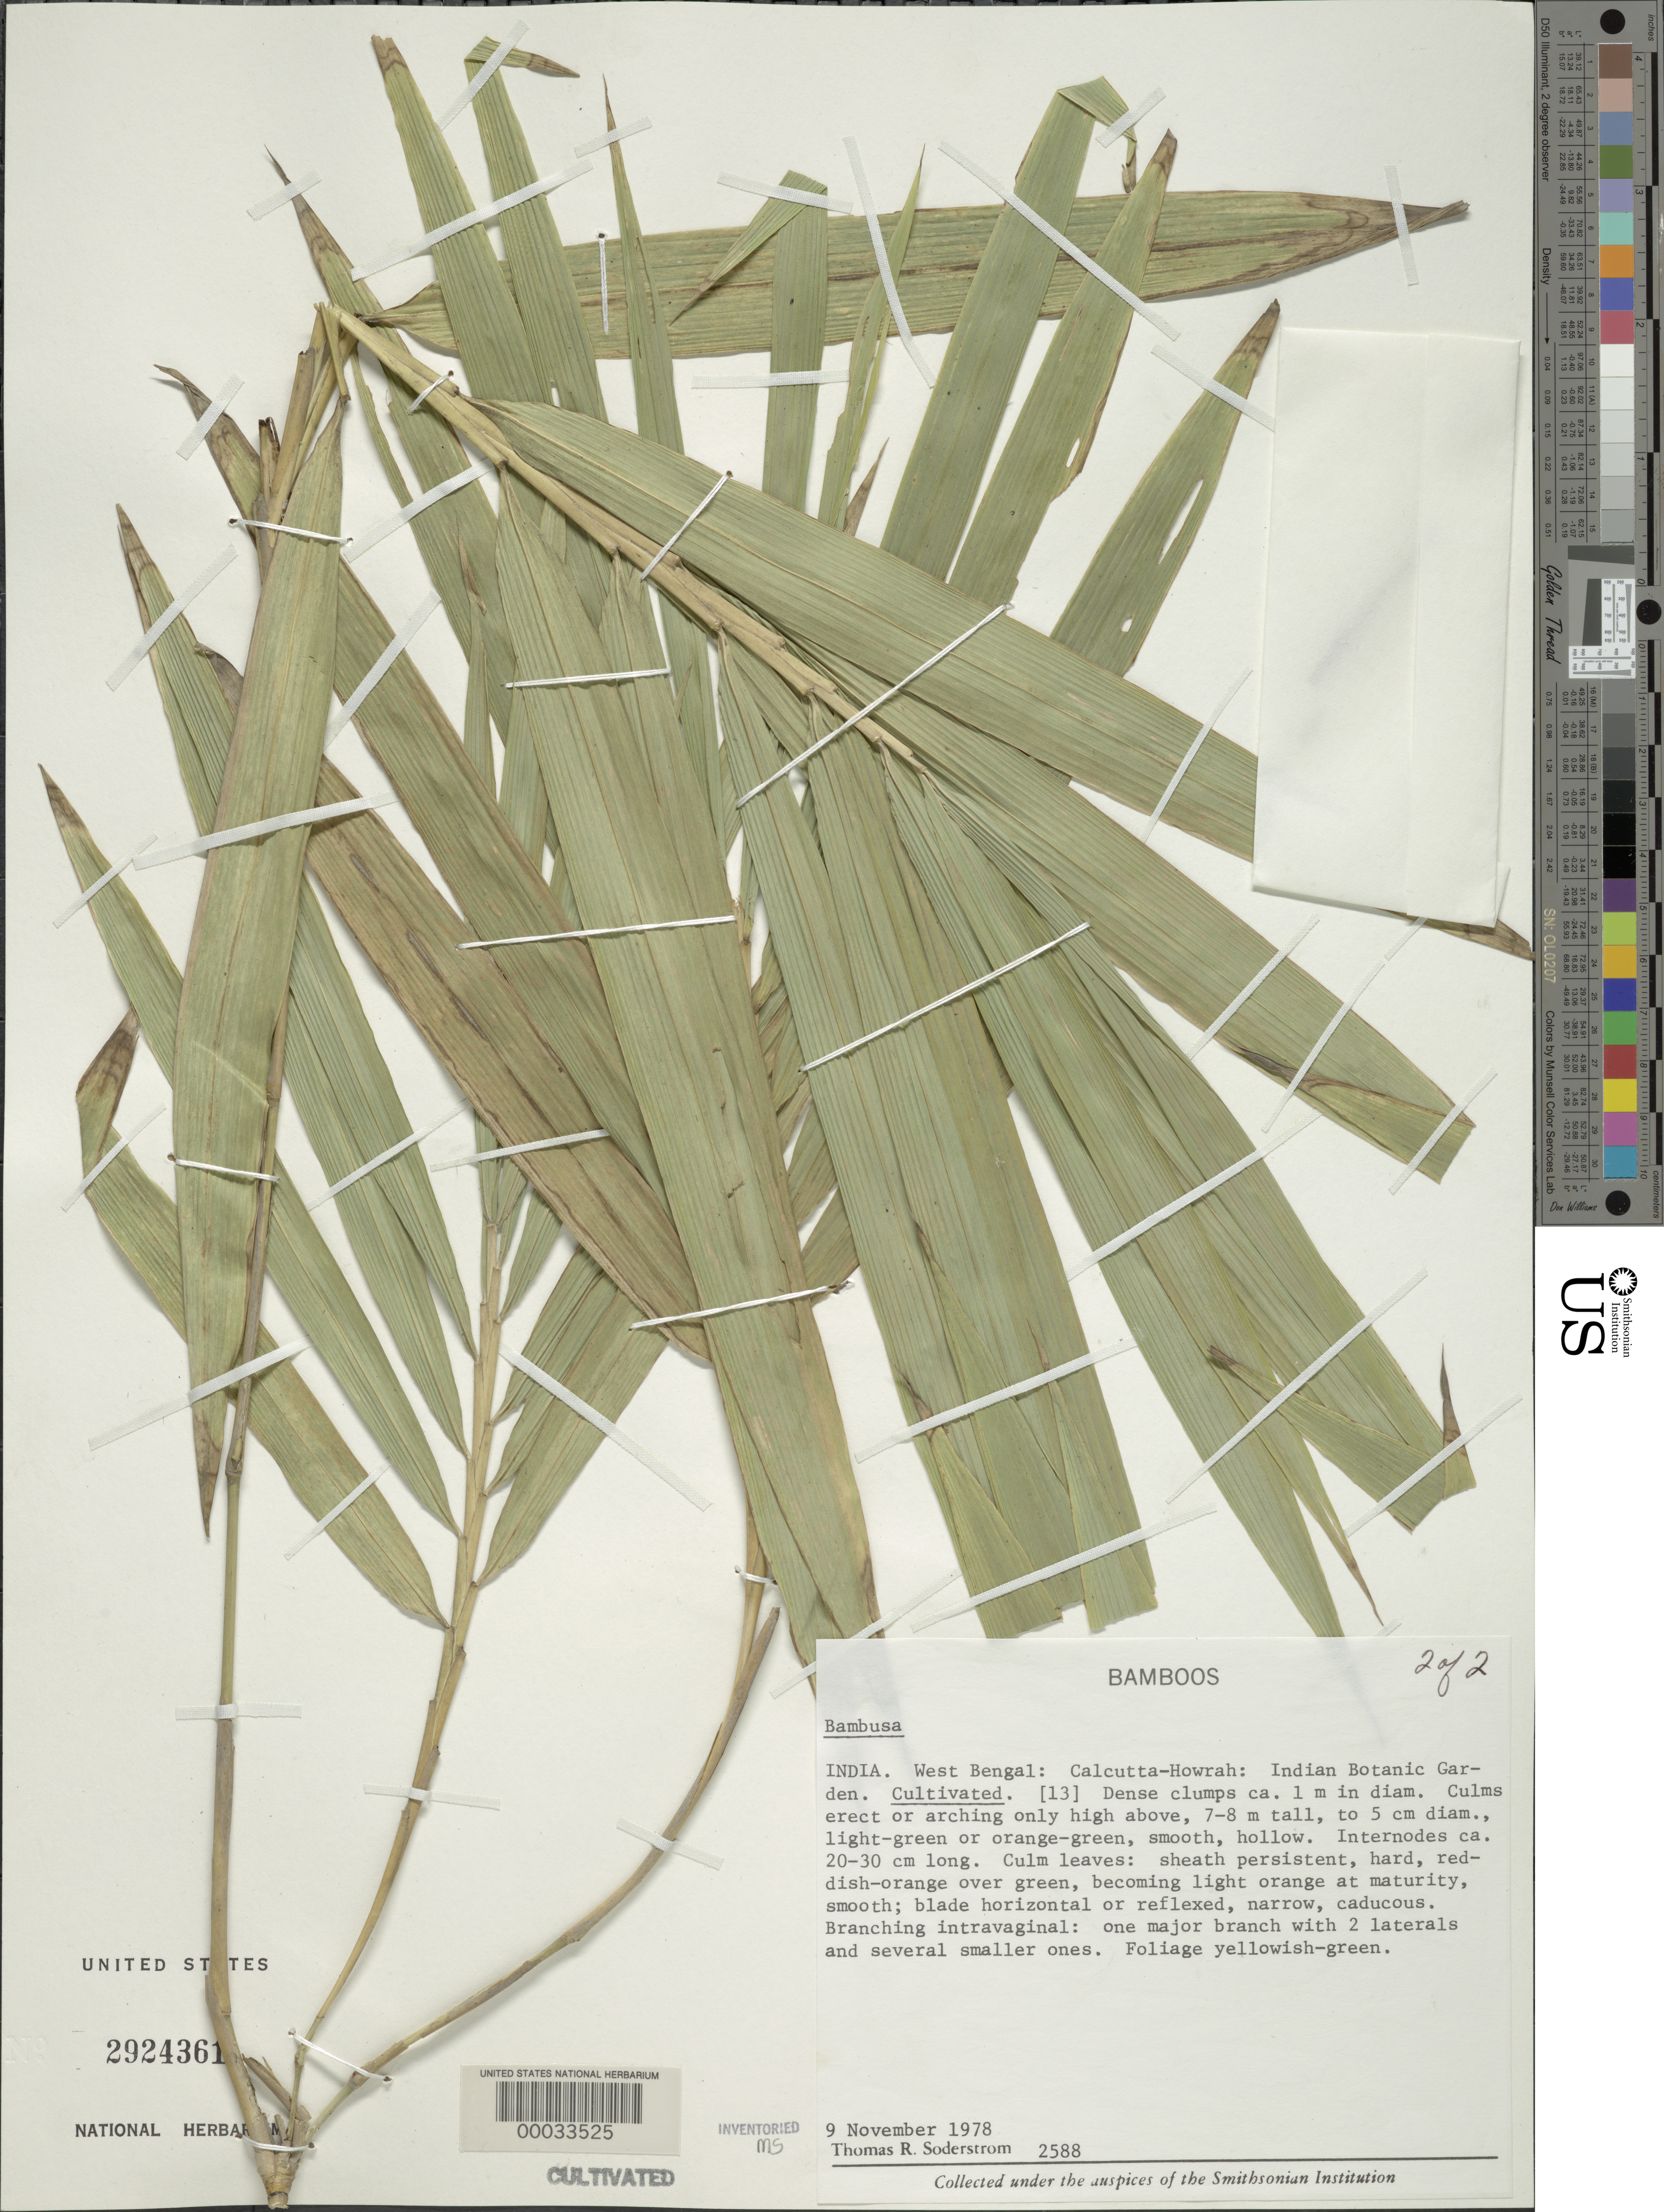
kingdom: Plantae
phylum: Tracheophyta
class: Liliopsida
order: Poales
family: Poaceae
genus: Bambusa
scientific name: Bambusa sp.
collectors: T. R. Soderstrom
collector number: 2588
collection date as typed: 09 Nov 1978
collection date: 1978-11-09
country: India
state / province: West Bengal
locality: Indian botanic garden-calcutta, howrah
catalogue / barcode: US 2924361